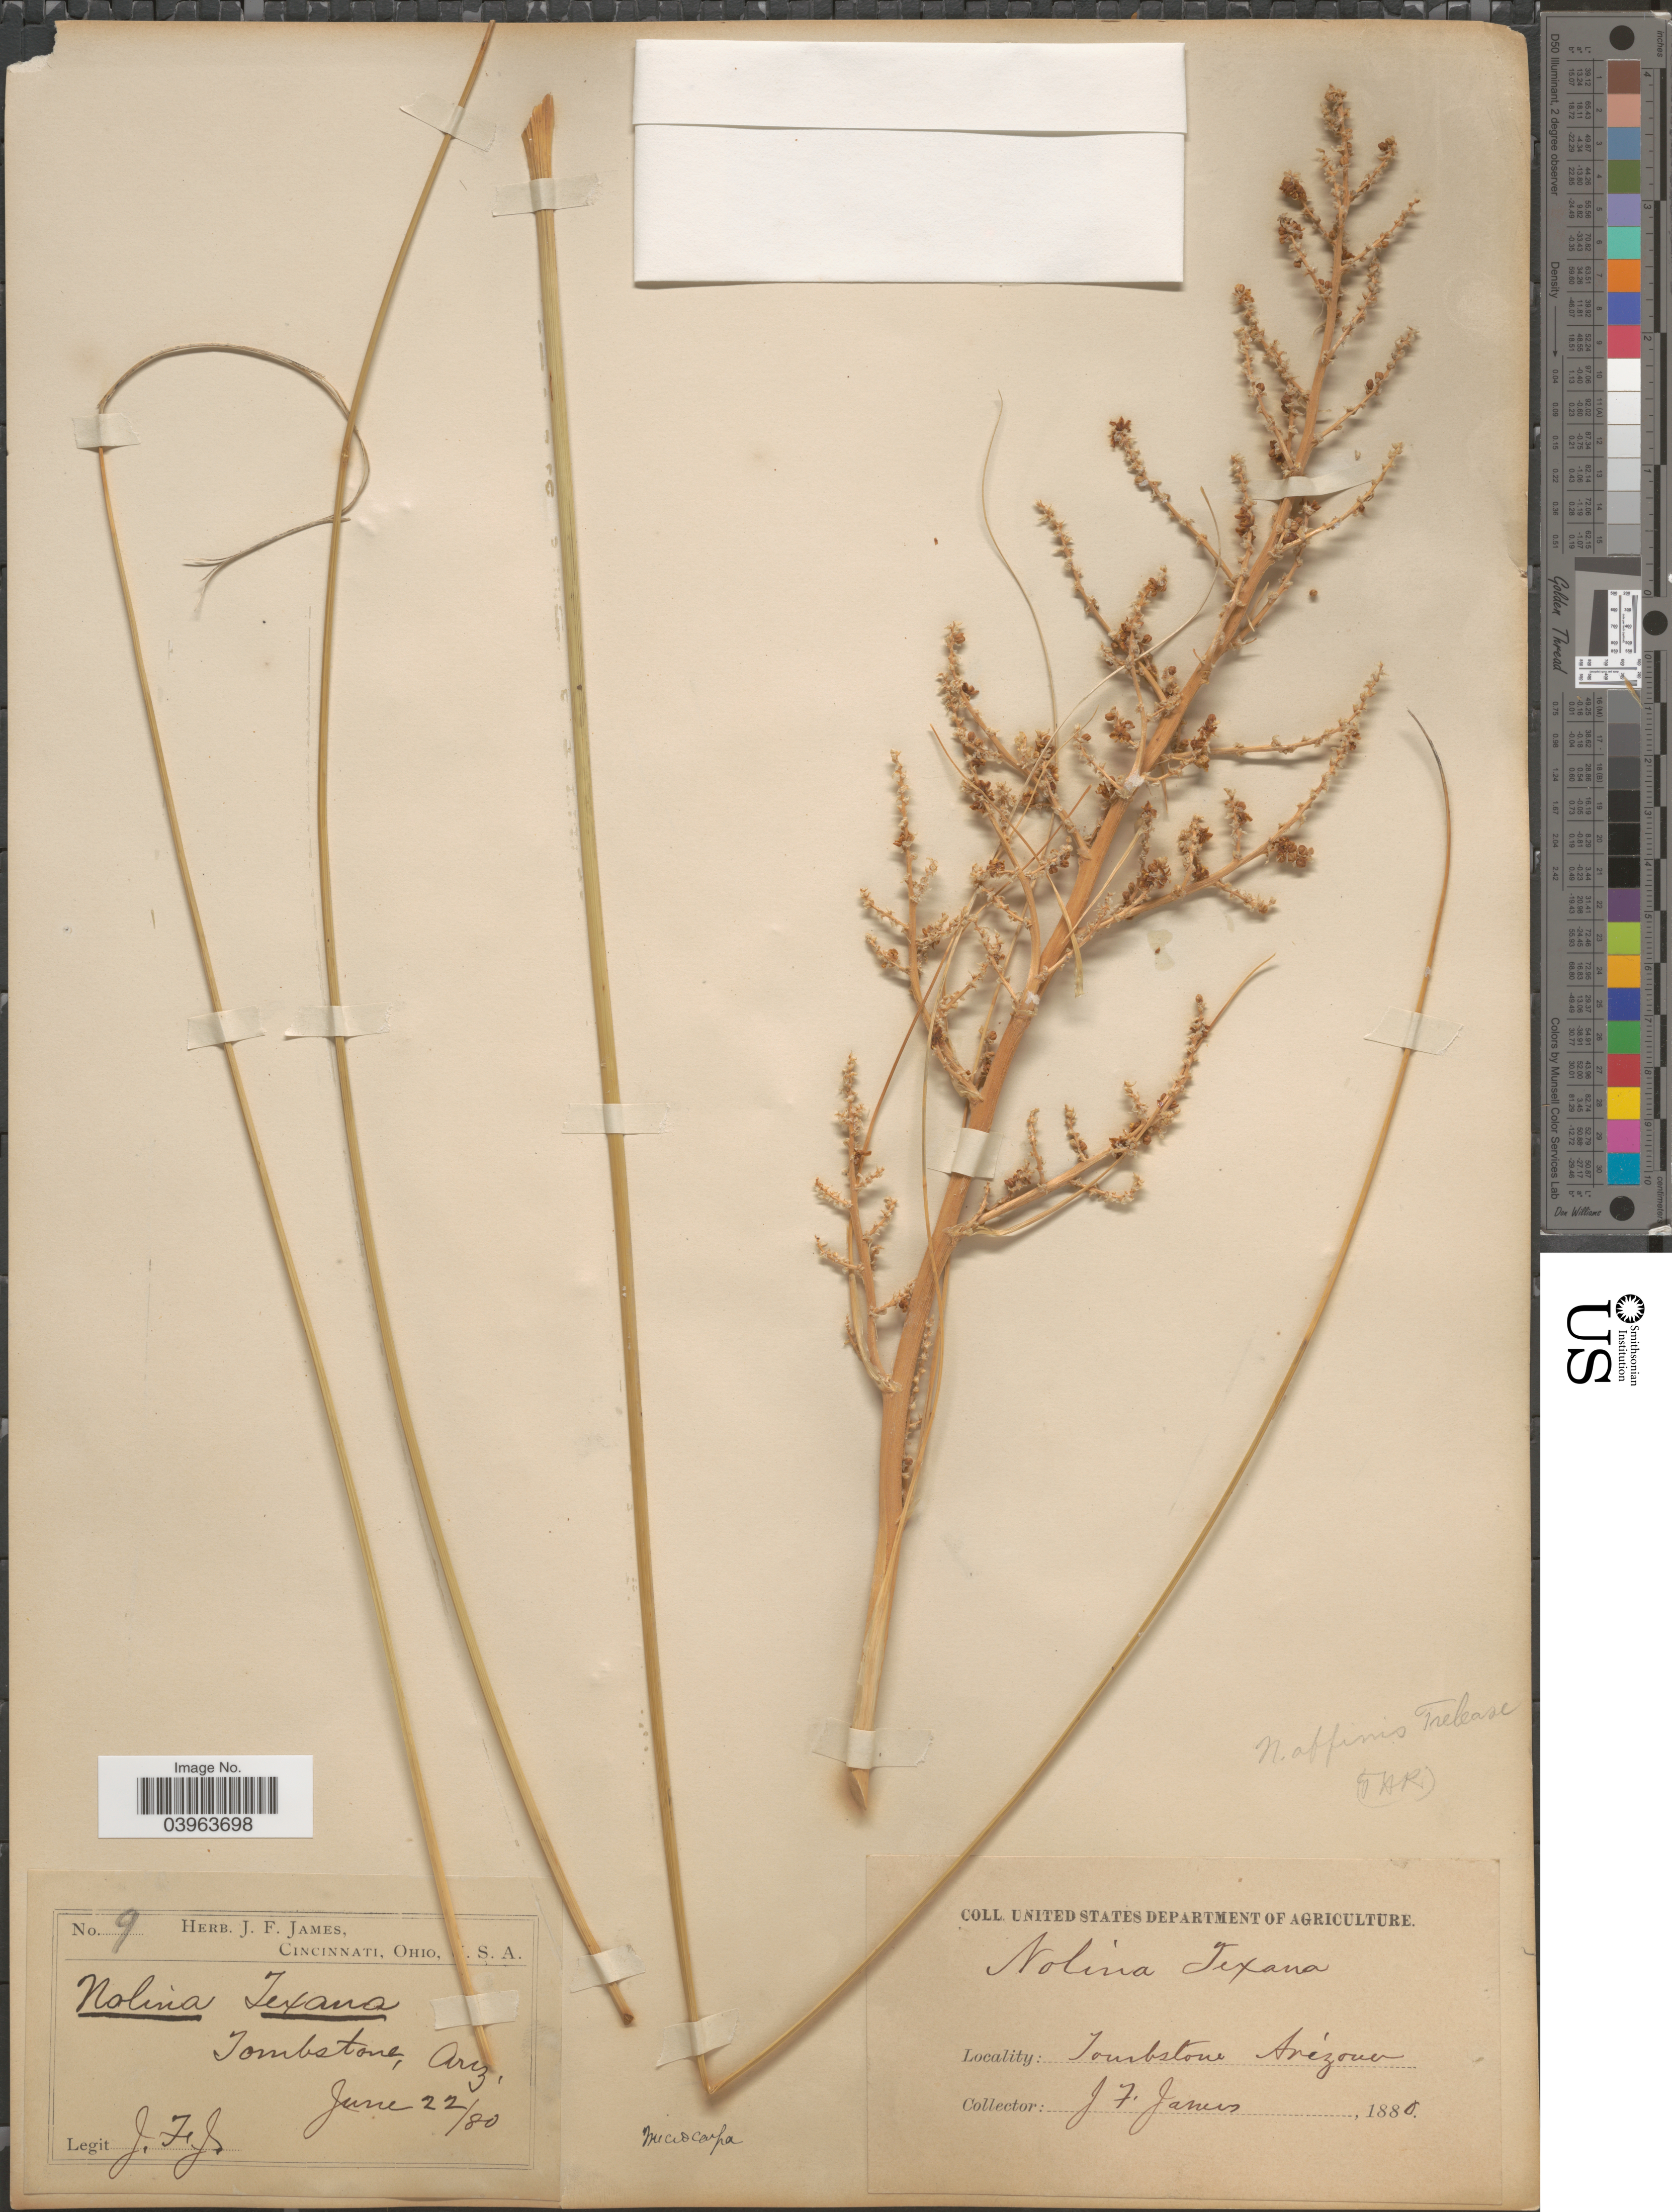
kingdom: Plantae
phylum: Tracheophyta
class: Liliopsida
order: Asparagales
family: Asparagaceae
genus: Nolina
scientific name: Nolina texana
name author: S. Watson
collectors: J. James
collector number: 9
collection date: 1880-06-22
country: United States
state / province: Arizona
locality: Tombstone.